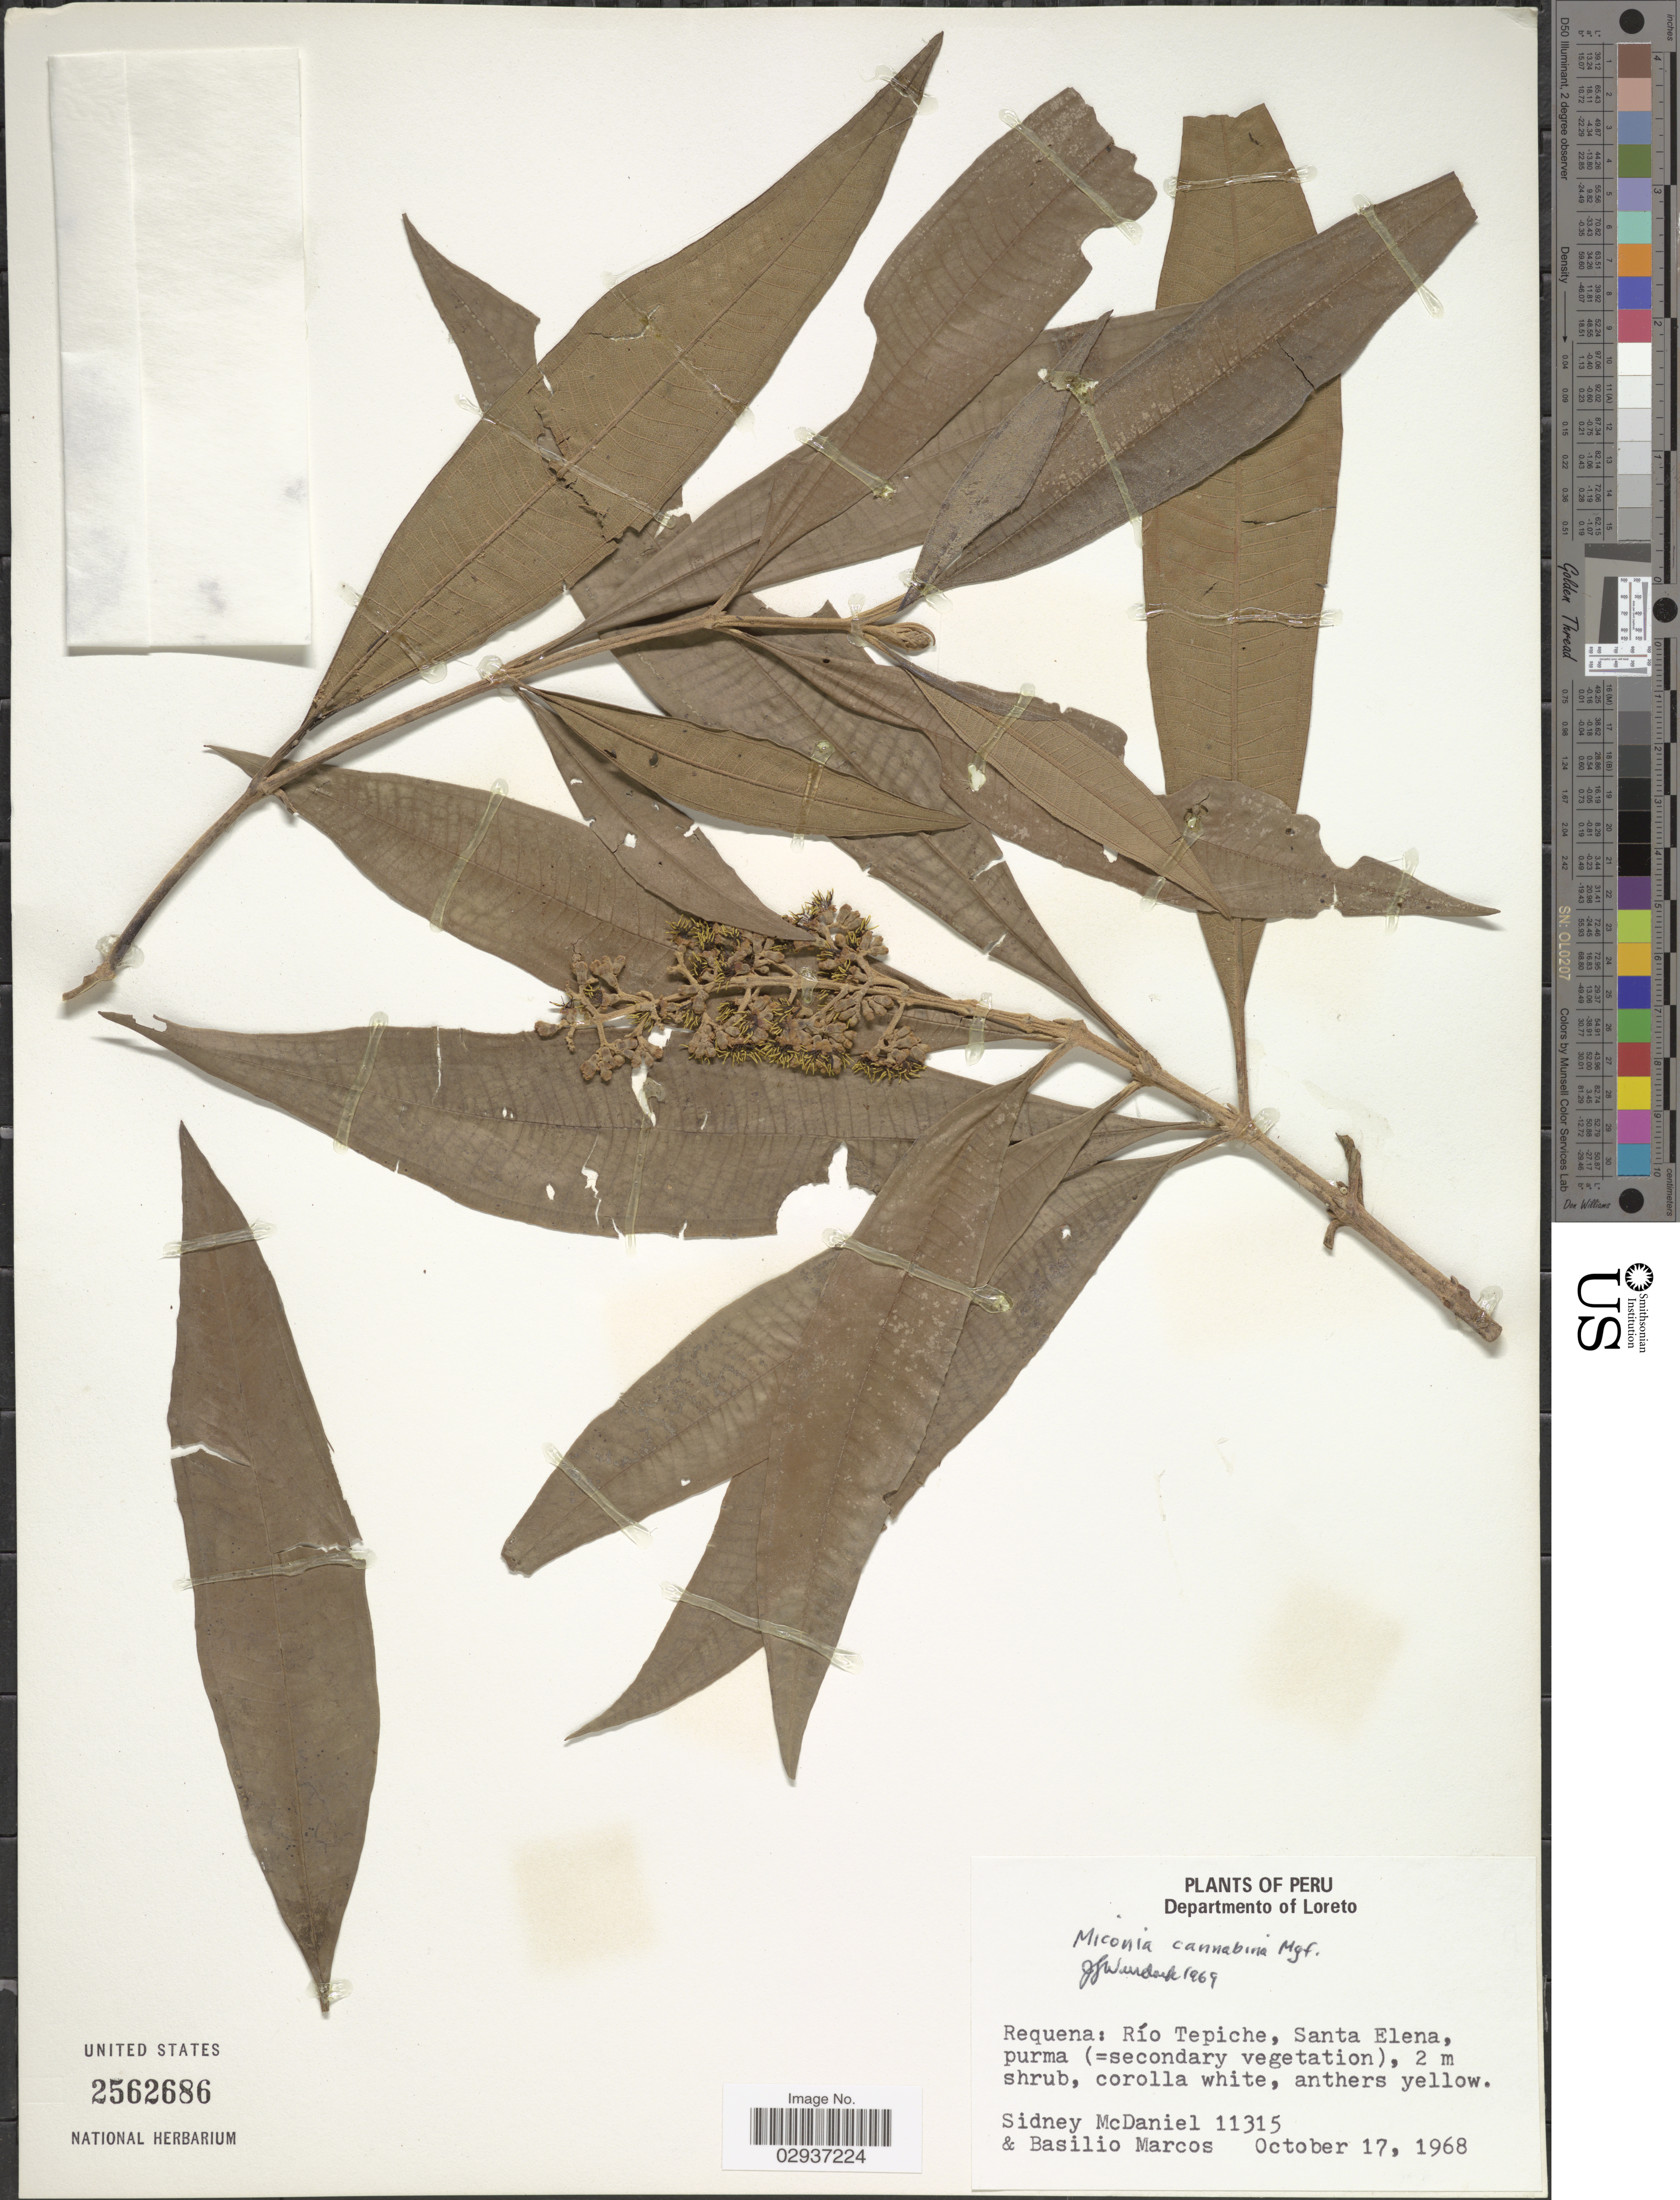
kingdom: Plantae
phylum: Tracheophyta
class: Magnoliopsida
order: Myrtales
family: Melastomataceae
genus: Miconia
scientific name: Miconia cannabina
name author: Markgr.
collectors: S. McDaniel & B. Marcos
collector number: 11315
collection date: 1968-10-17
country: Peru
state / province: Loreto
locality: Departmento of Loreto. Requena: Río Tepiche, Santa Elena.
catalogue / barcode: US 2562686